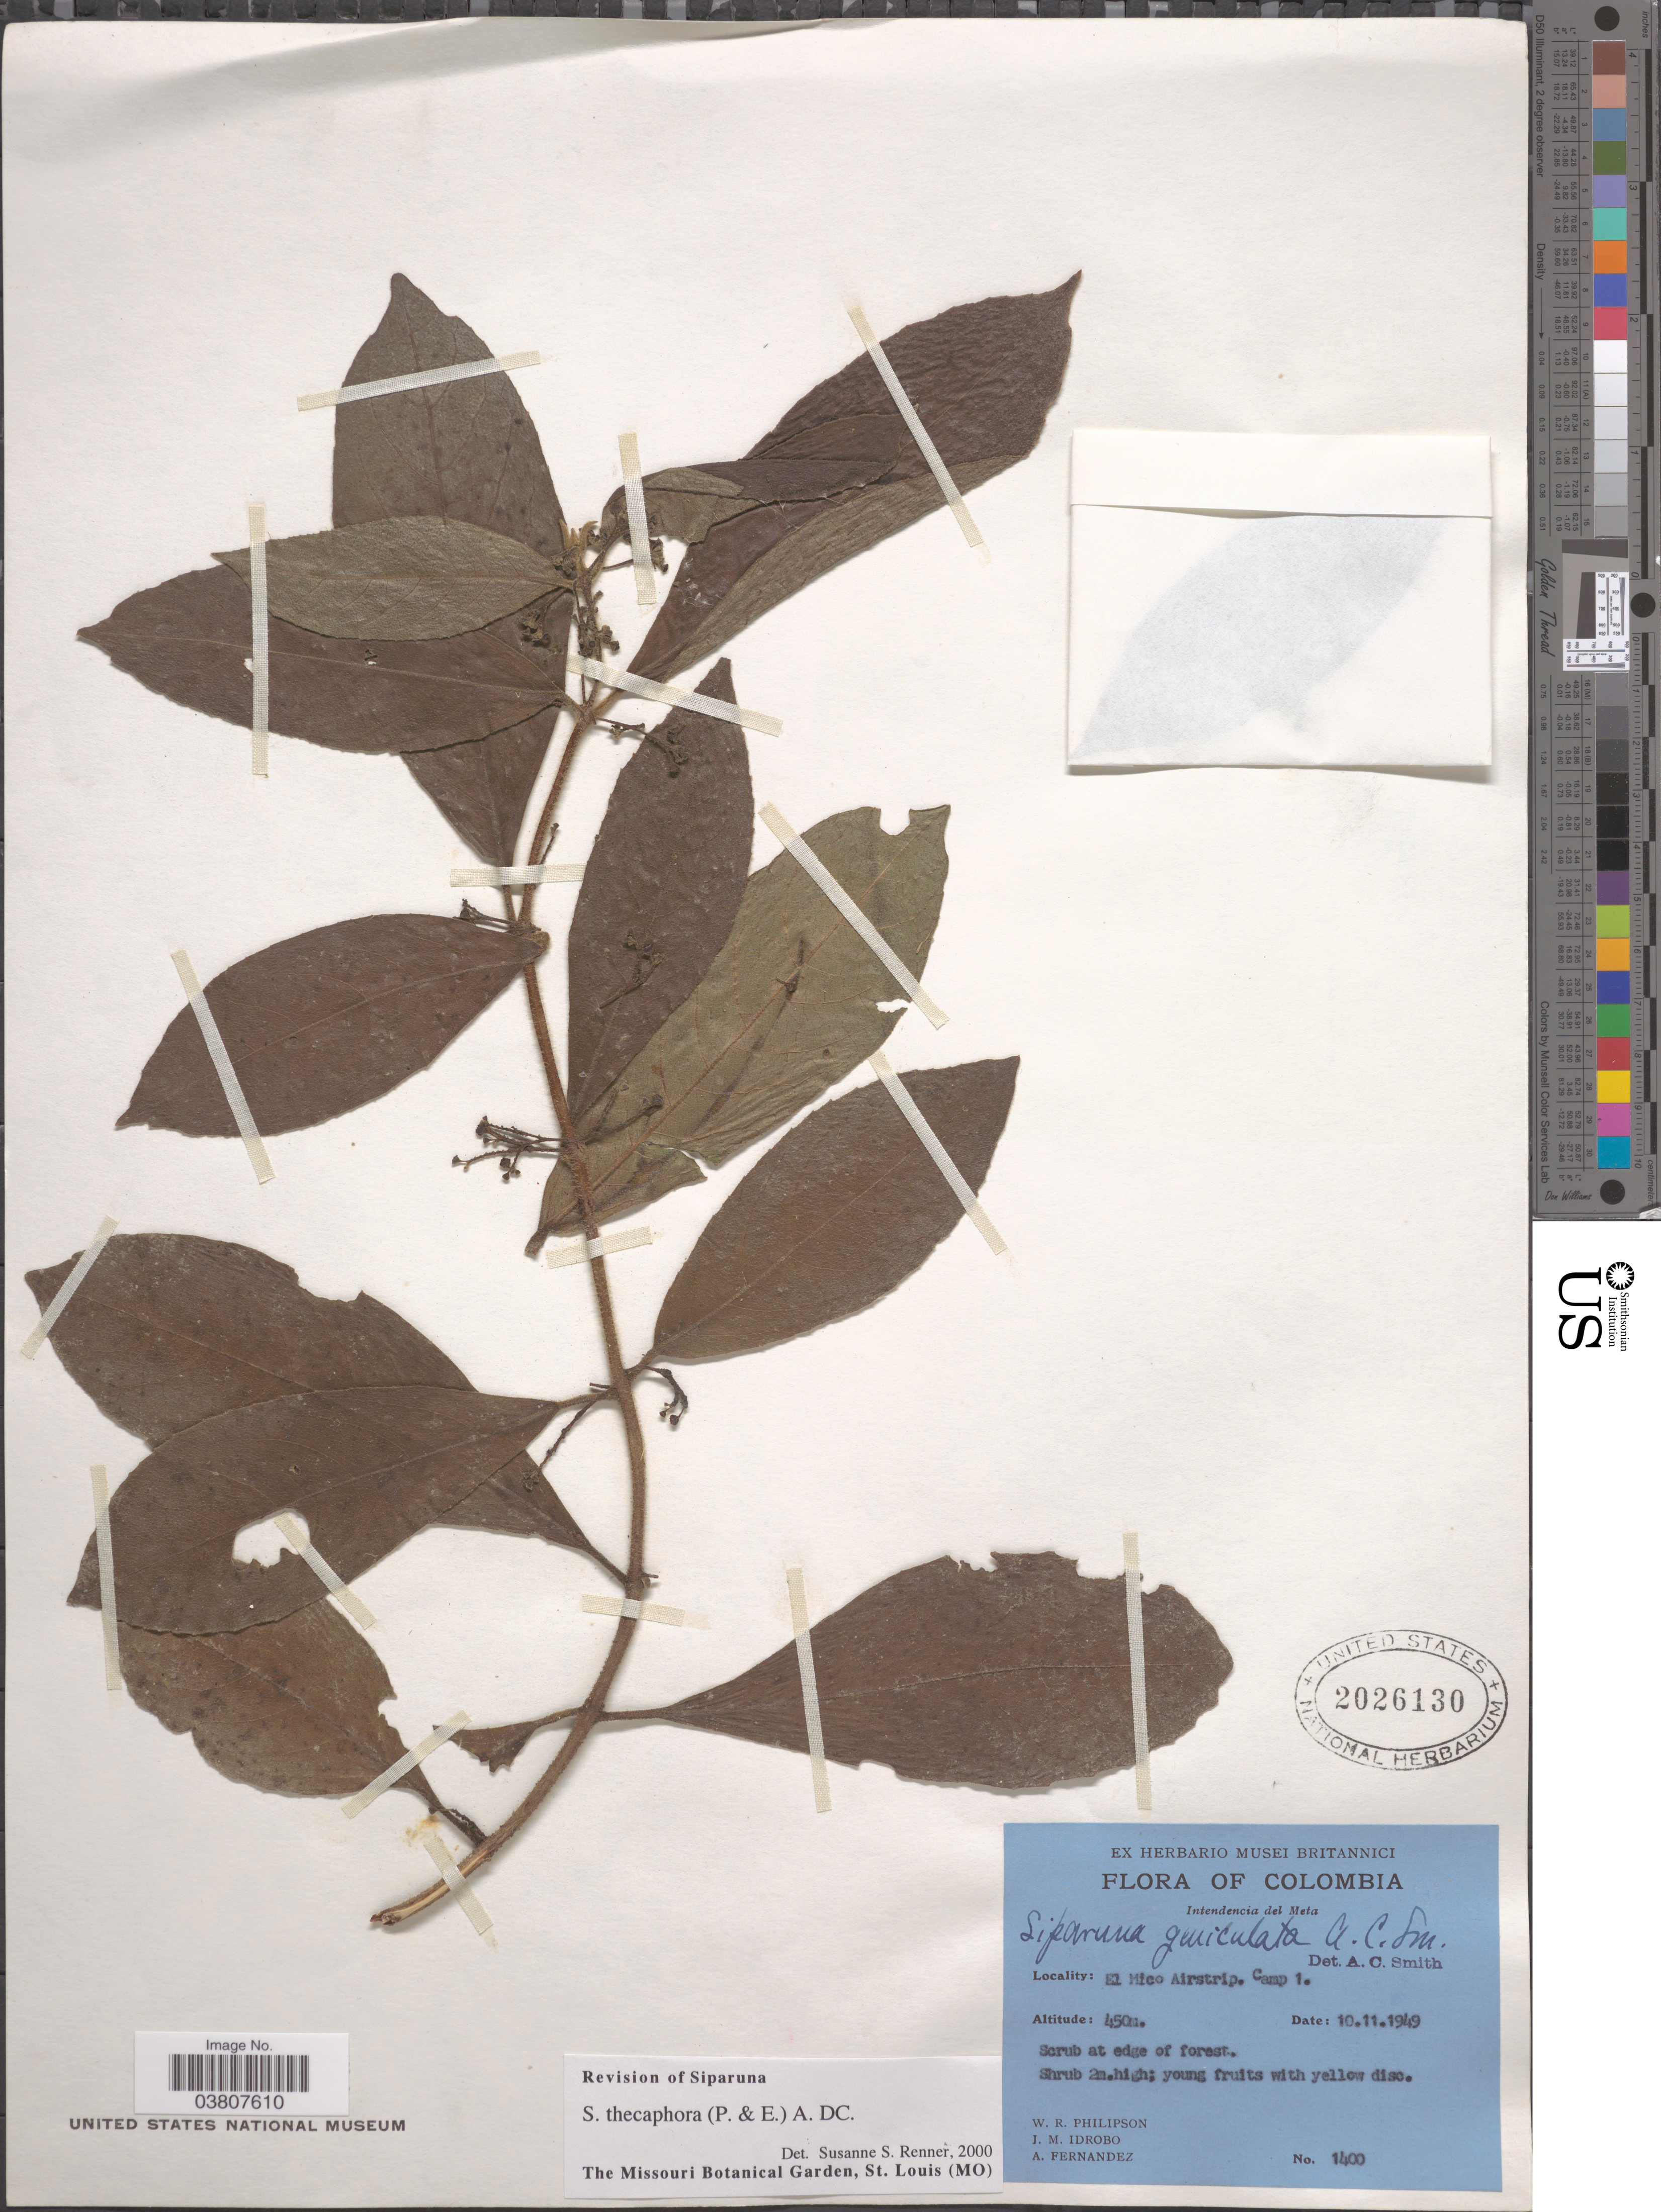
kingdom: Plantae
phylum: Tracheophyta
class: Magnoliopsida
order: Laurales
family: Siparunaceae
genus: Siparuna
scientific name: Siparuna thecaphora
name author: (Poepp. & Endl.) A. DC.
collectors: W. R. Philipson, J. M. Idrobo & A. Fernandez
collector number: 1400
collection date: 1949-11-10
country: Colombia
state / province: Meta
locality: Intendencia del Meta. El Mico Airstrip. Camp 1. At edge of forest.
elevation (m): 450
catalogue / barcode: US 2026130